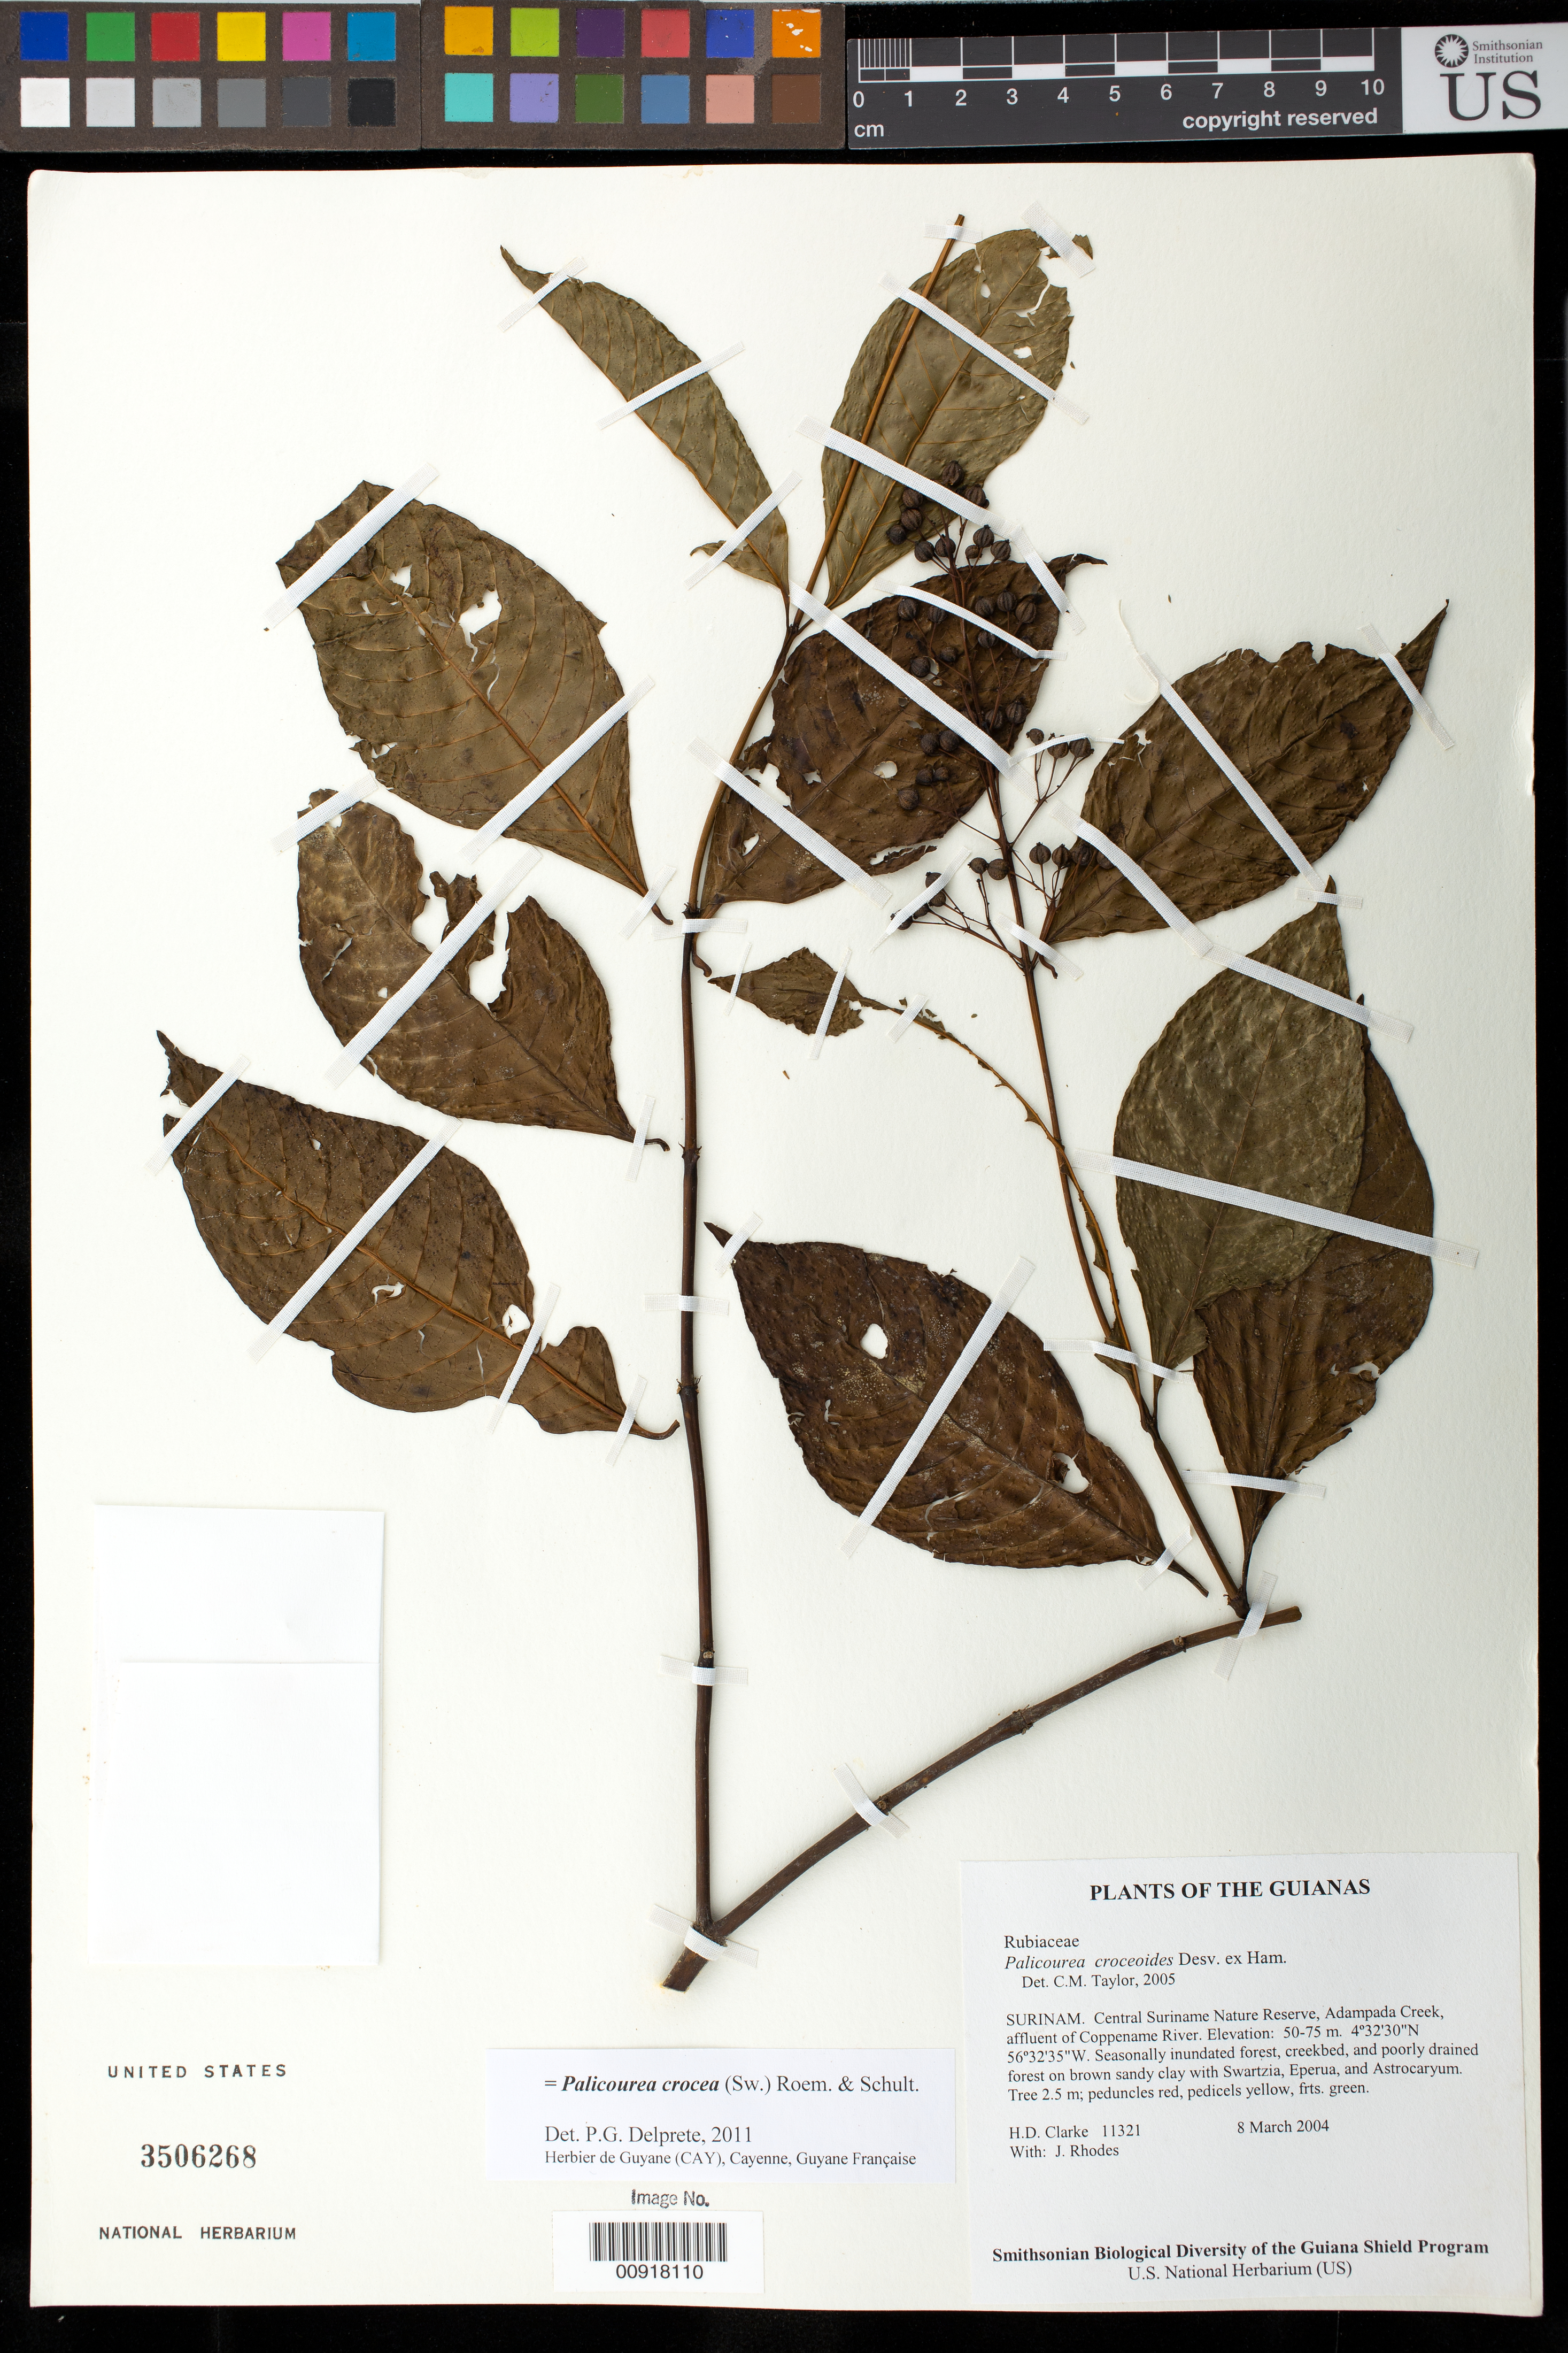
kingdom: Plantae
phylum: Tracheophyta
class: Magnoliopsida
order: Gentianales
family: Rubiaceae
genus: Palicourea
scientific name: Palicourea crocea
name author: (Sw.) Schult.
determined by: Delprete, P. G., Herb. de Guyane Cay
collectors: H. D. Clarke & J. Rhodes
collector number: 11321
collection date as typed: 8 March 2004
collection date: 2004-03-08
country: Suriname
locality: Central Suriname Nature Reserve, Adampada Creek, affluent of Coppename River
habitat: Seasonally inundated forest, creekbed, and poorly drained forest on brown sandy clay with Swartzia, Eperua, and Astrocaryum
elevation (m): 50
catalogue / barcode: US 3506268